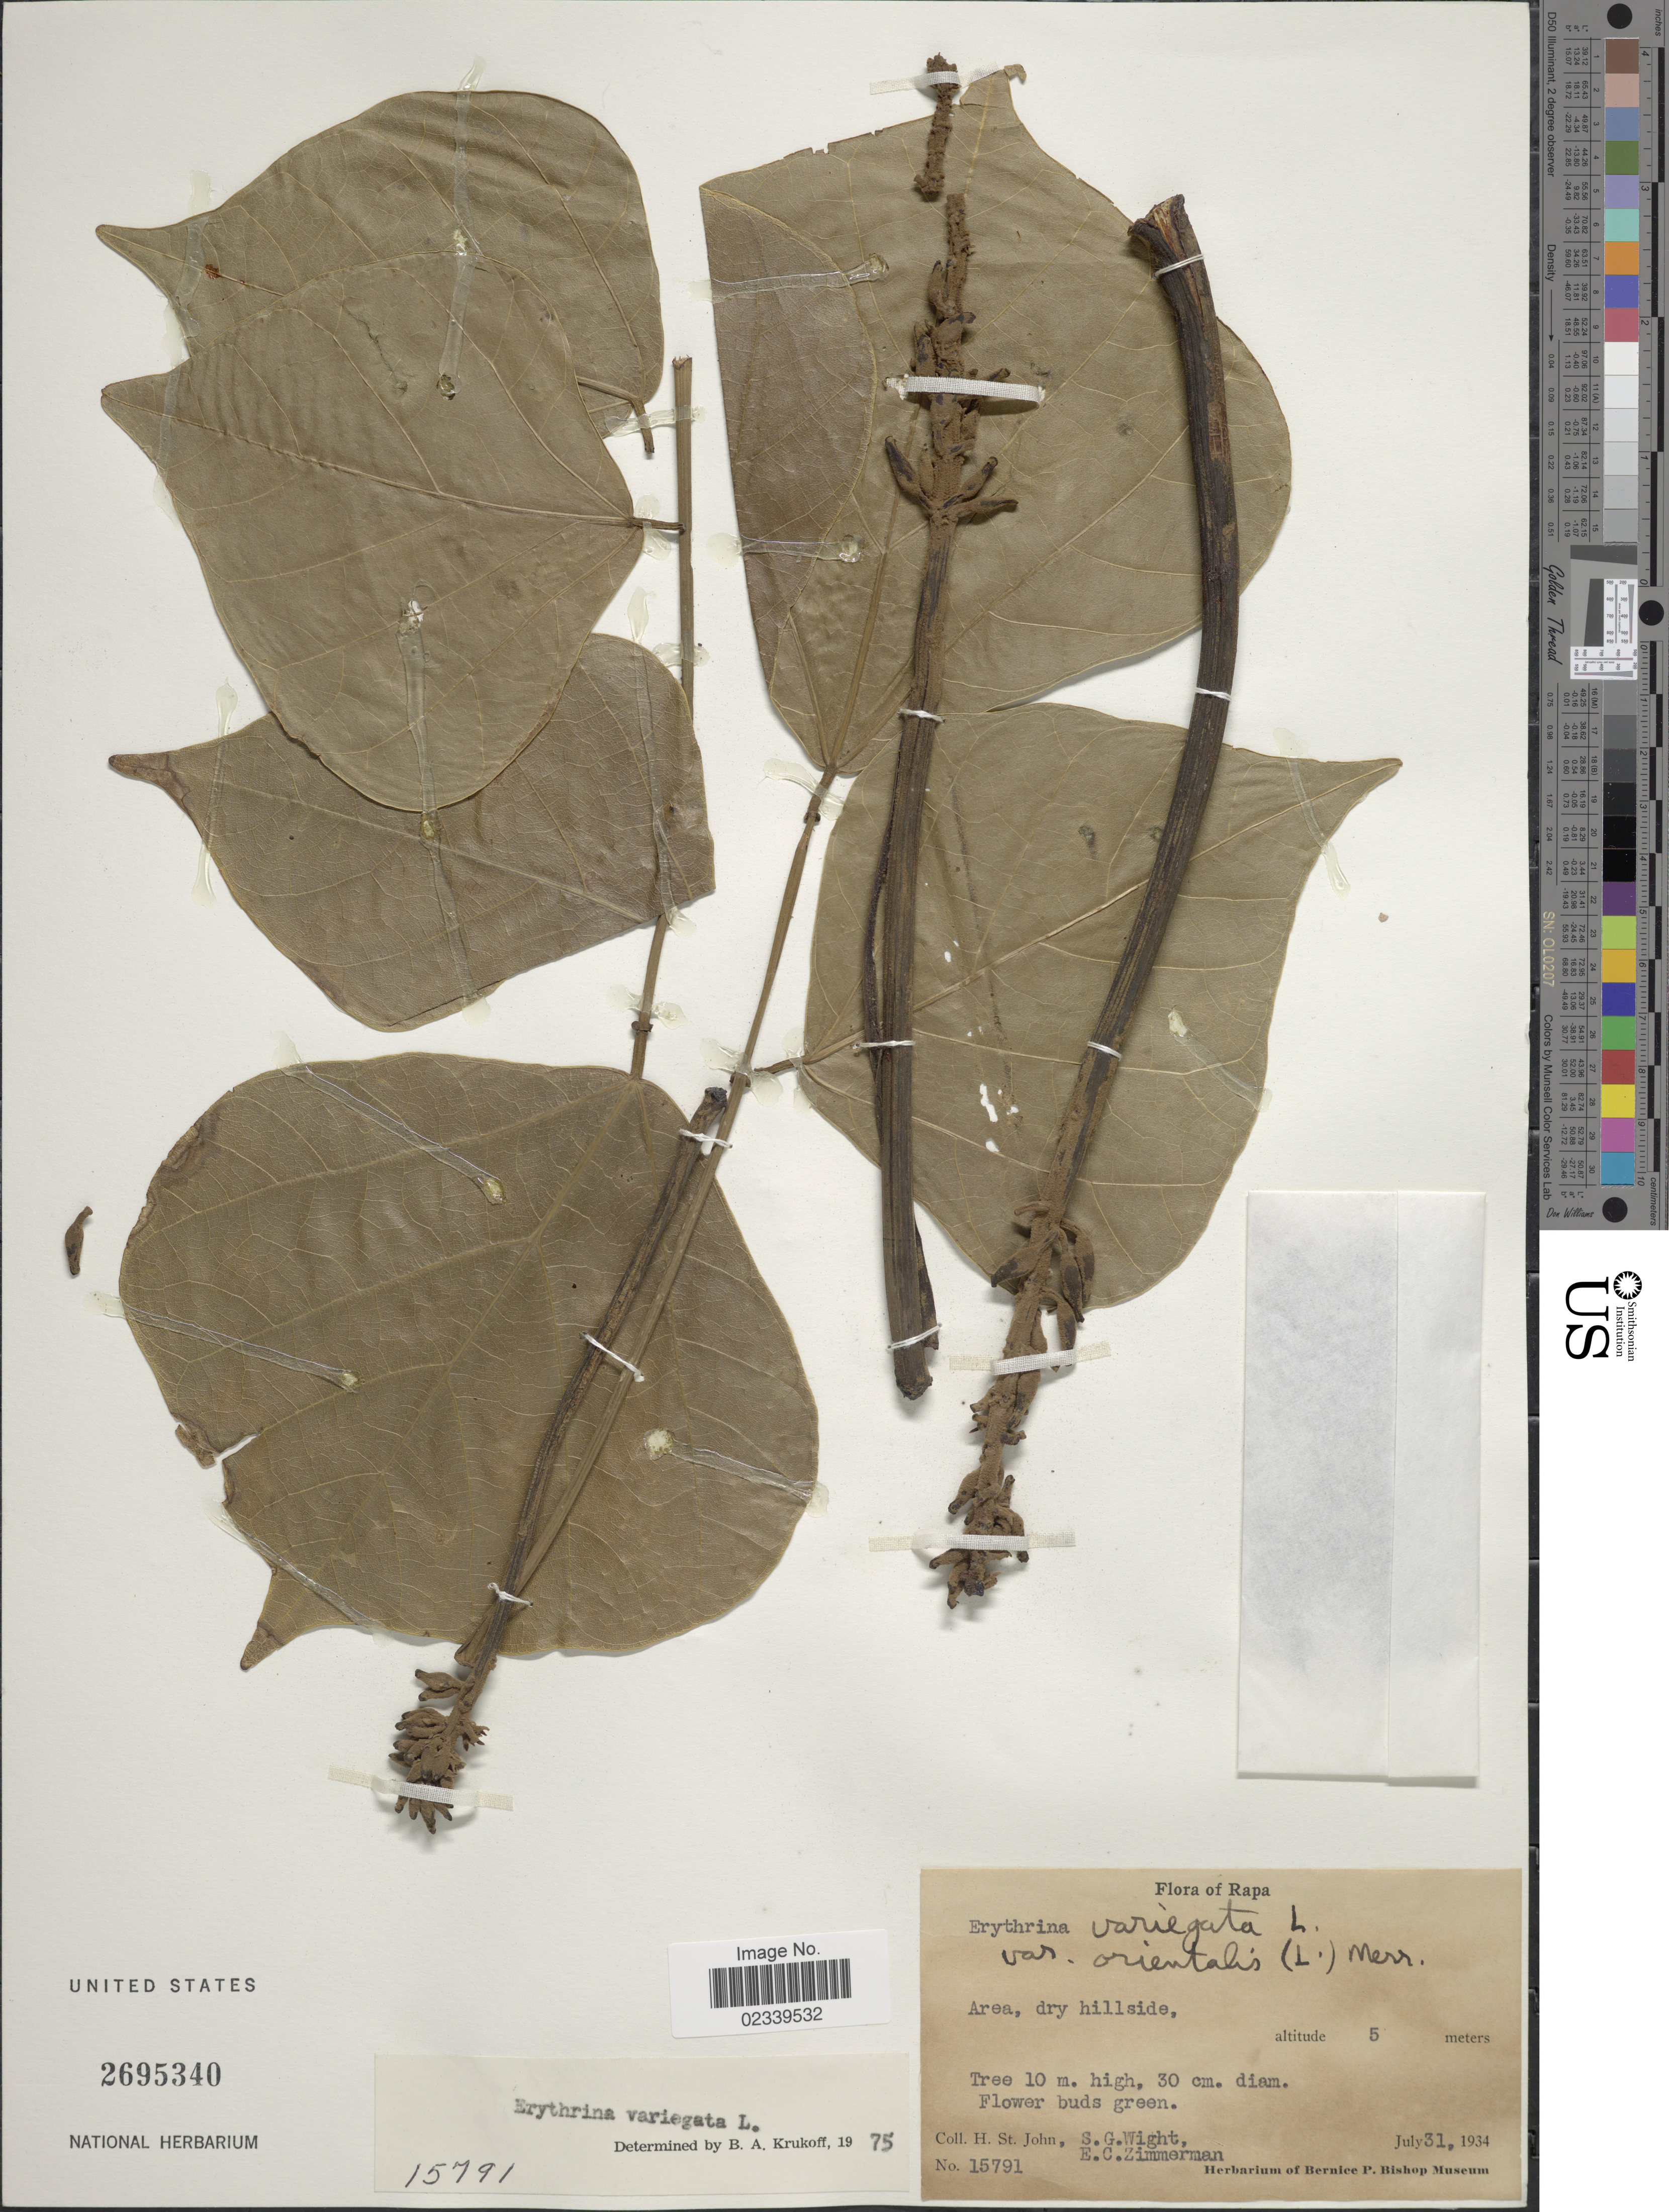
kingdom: Plantae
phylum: Tracheophyta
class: Magnoliopsida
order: Fabales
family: Fabaceae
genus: Erythrina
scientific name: Erythrina variegata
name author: L.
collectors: H. St. John, S. G. Wight & E. Zimmerman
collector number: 15791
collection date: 1934-07-31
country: French Polynesia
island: Rapa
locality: Rapa, Area, dry hillside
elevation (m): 5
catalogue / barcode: US 2695340